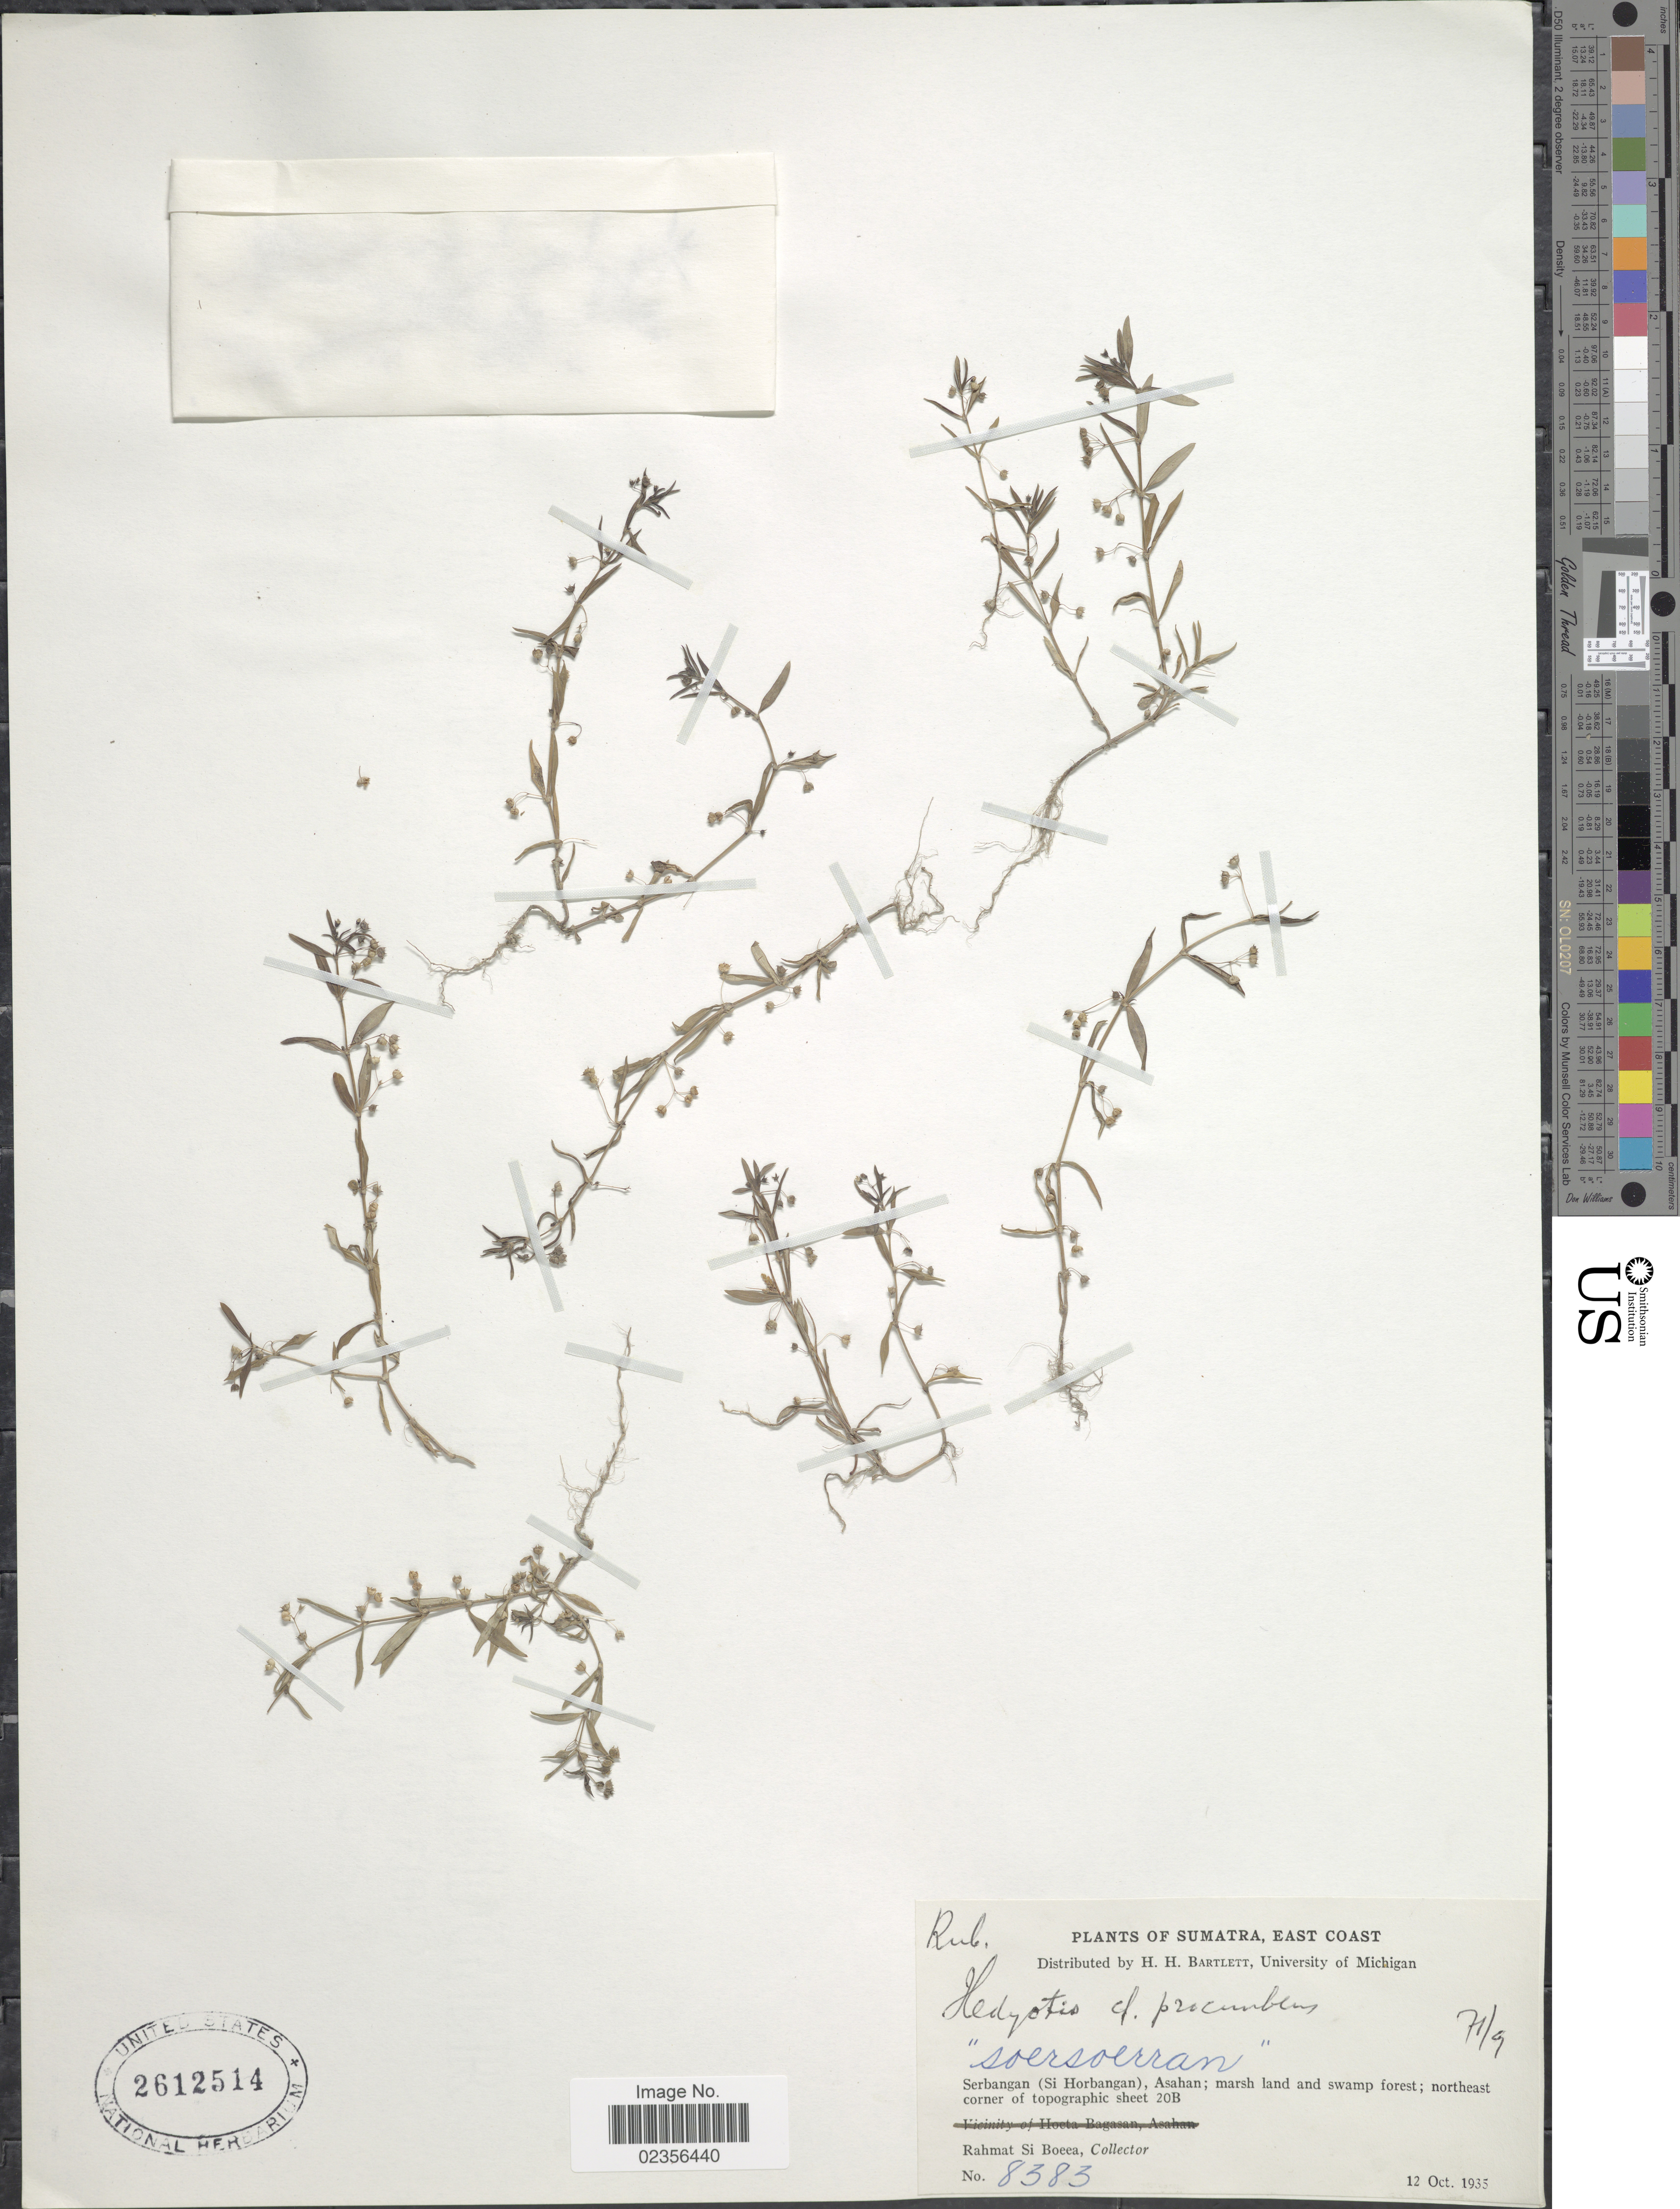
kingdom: Plantae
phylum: Tracheophyta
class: Magnoliopsida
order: Gentianales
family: Rubiaceae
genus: Hedyotis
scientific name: Hedyotis procumbens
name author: (J.F. Gmel.) Fosberg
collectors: Rahmat Si Boeea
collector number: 8383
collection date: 1935-10-12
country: Indonesia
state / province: Sumatra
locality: East Coast. Serbangan (Si Horbangan), Asahan; northeast corner of topographic sheet 20B "soersoerran"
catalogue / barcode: US 2612514